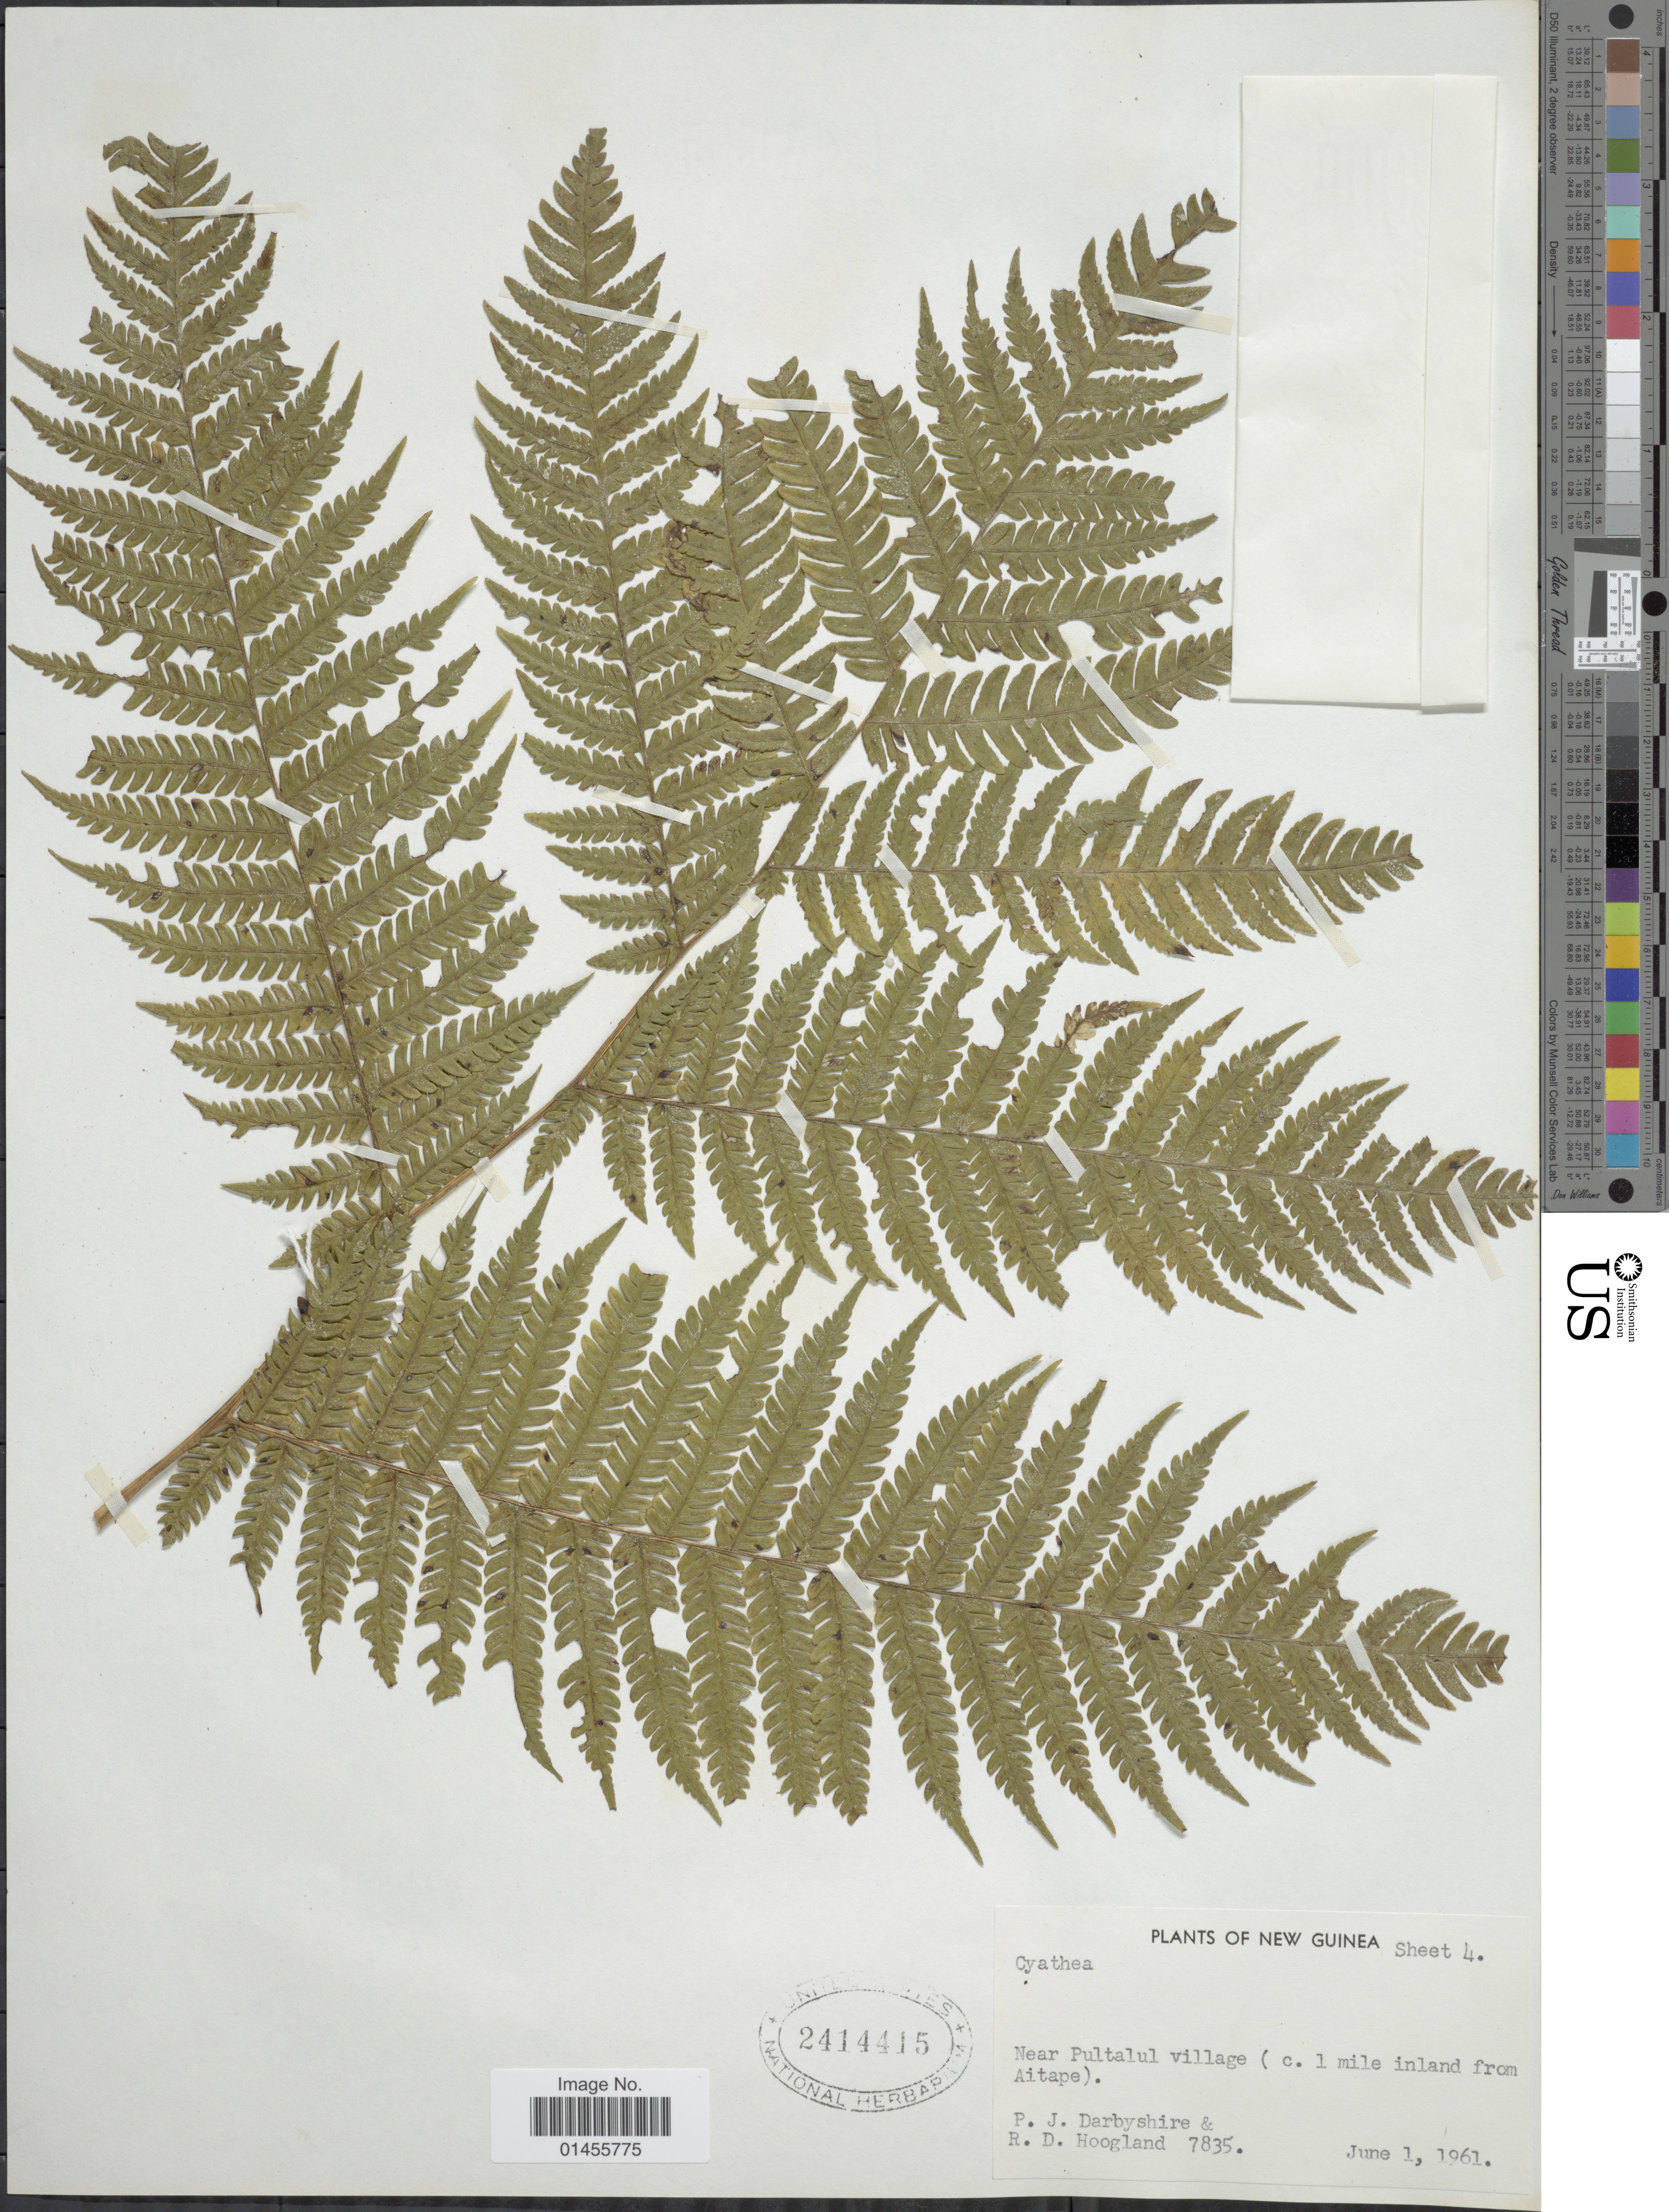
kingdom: Plantae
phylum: Tracheophyta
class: Polypodiopsida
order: Cyatheales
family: Cyatheaceae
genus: Alsophila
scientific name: Alsophila sp.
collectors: P. Darbyshire & R. D. Hoogland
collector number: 7835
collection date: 1961-06-01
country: Papua New Guinea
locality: New Guinea. Near Pultalul village (1 mile inland from Aitape)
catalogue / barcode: US 2414415